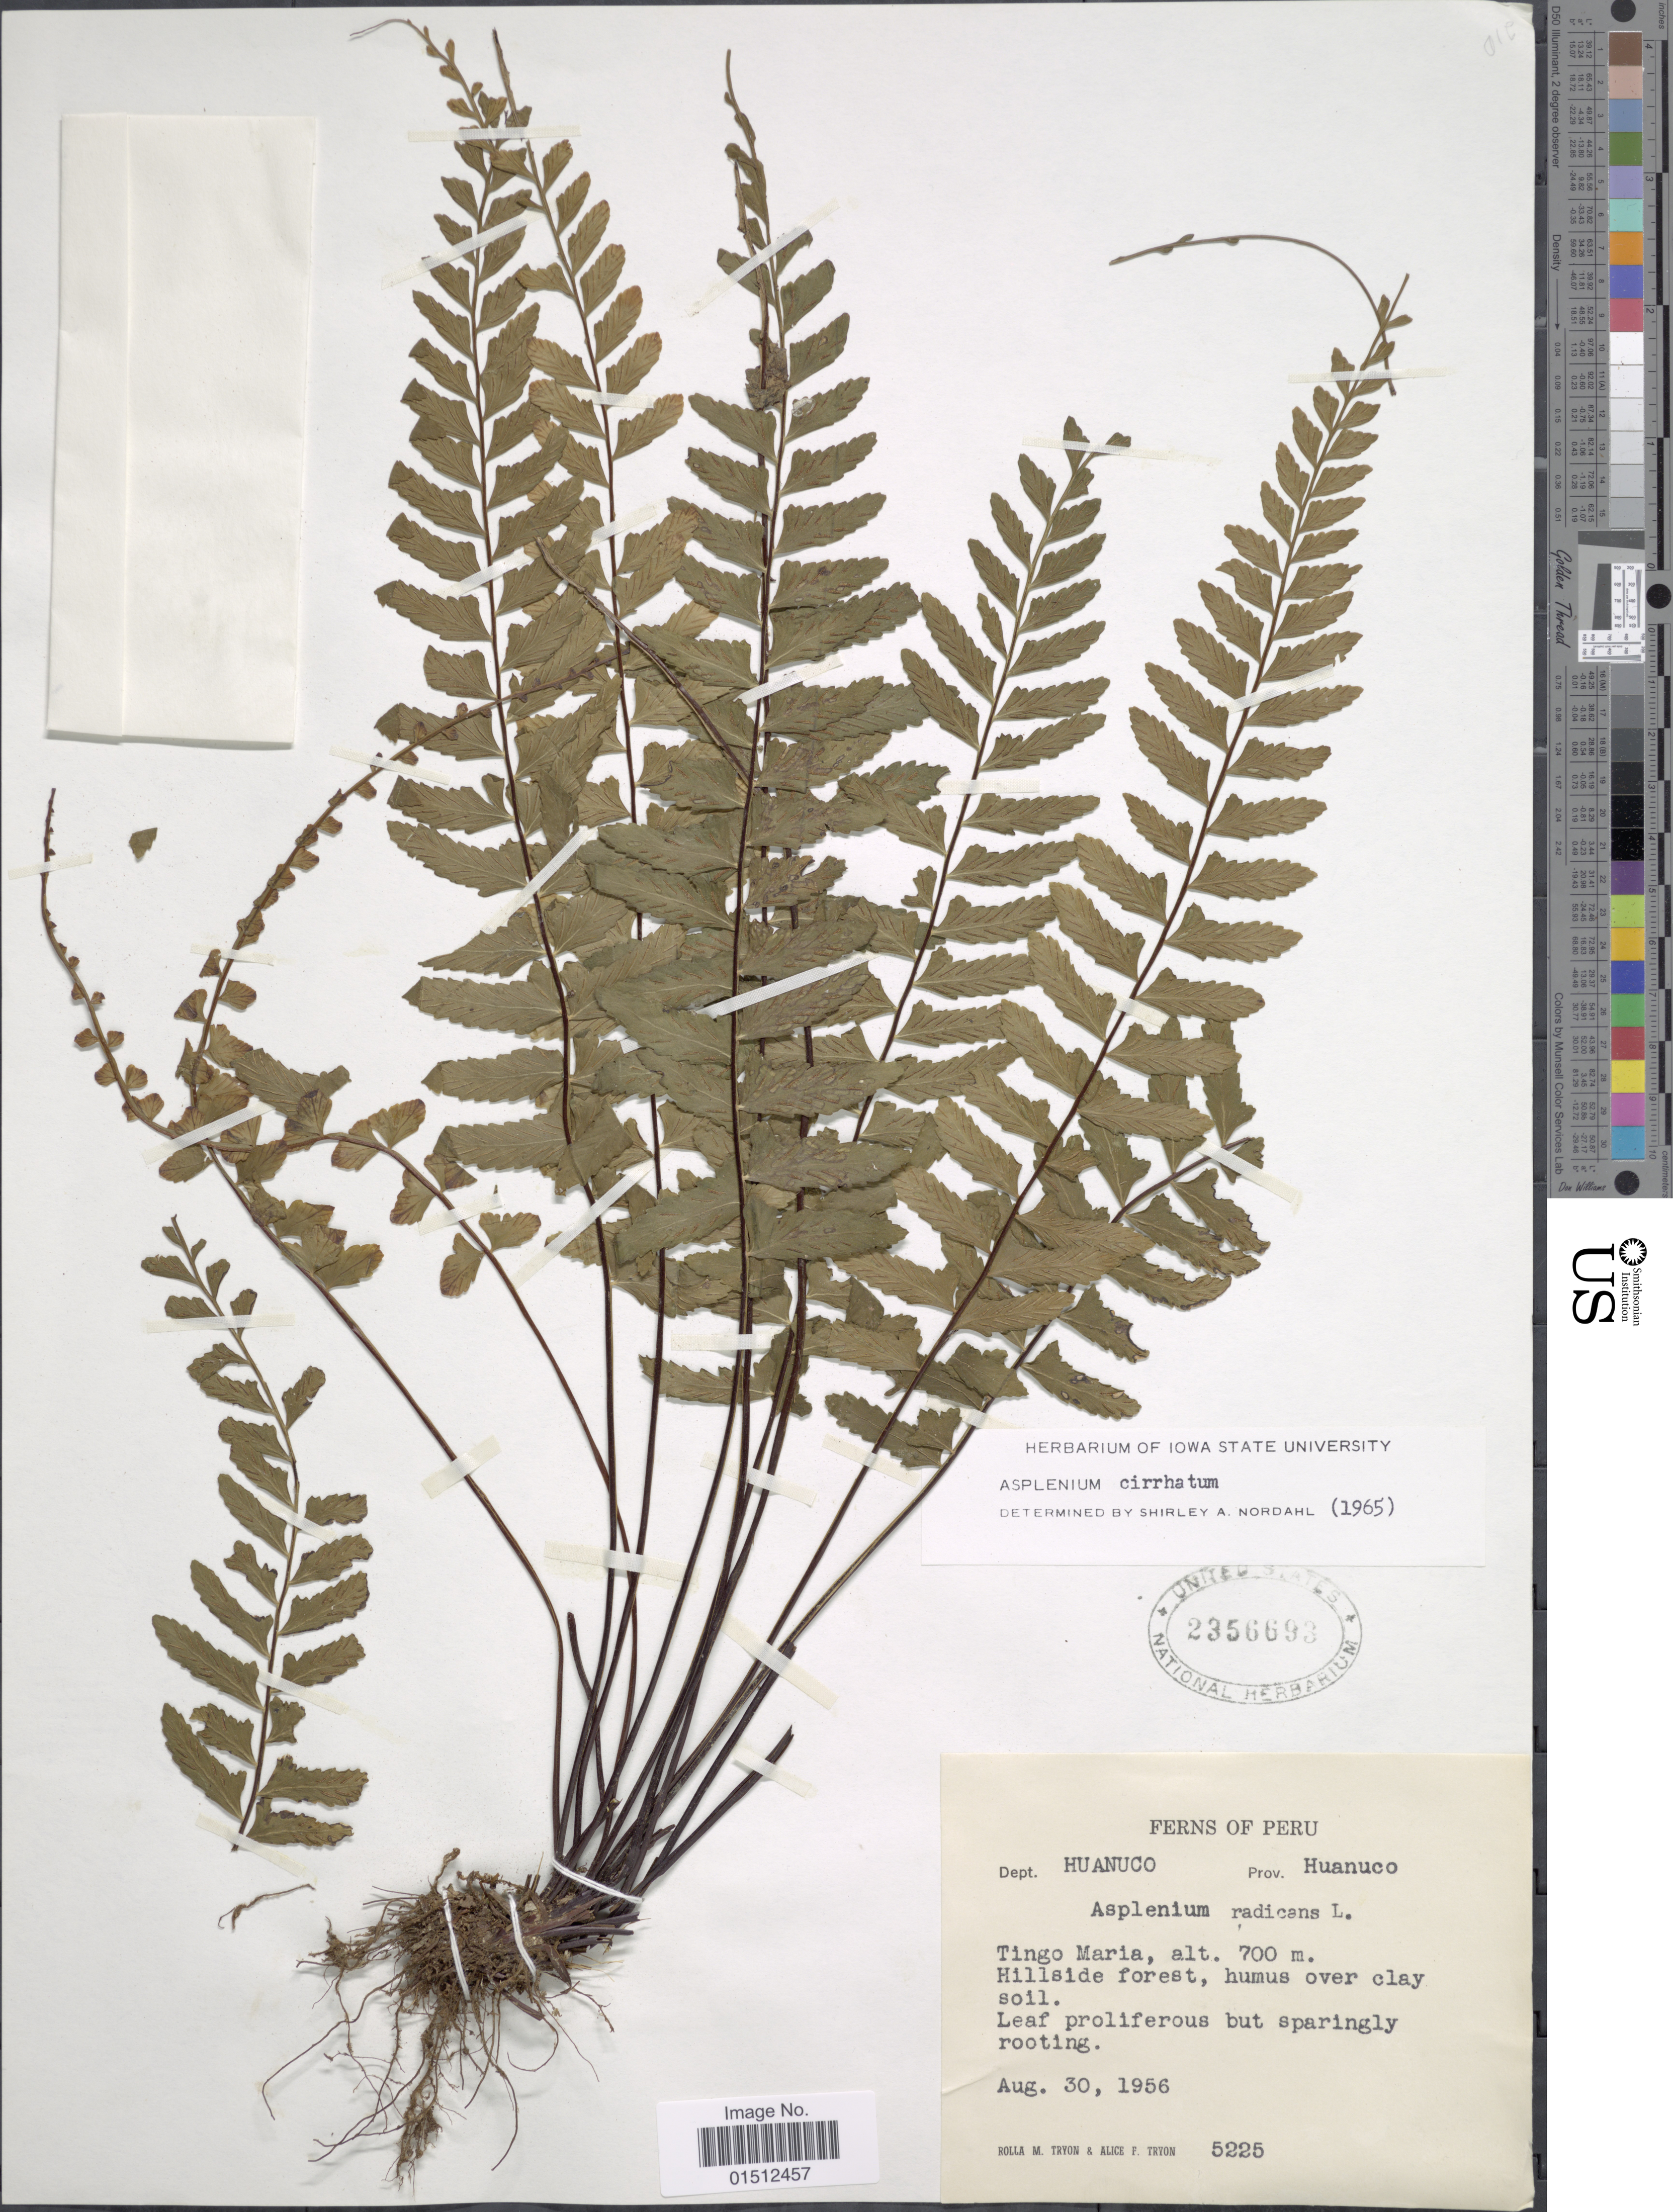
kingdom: Plantae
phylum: Tracheophyta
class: Polypodiopsida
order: Polypodiales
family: Aspleniaceae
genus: Asplenium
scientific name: Asplenium radicans var. cirrhatum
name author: (Rich. ex Willd.) Rosenst.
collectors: R. M. Tryon & A. F. Tryon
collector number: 5225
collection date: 1956-08-30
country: Peru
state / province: Huánuco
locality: Peru, Dept. Huanuco, Prov. Huanuco. Tingo Maria.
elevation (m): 700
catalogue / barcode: US 2356693